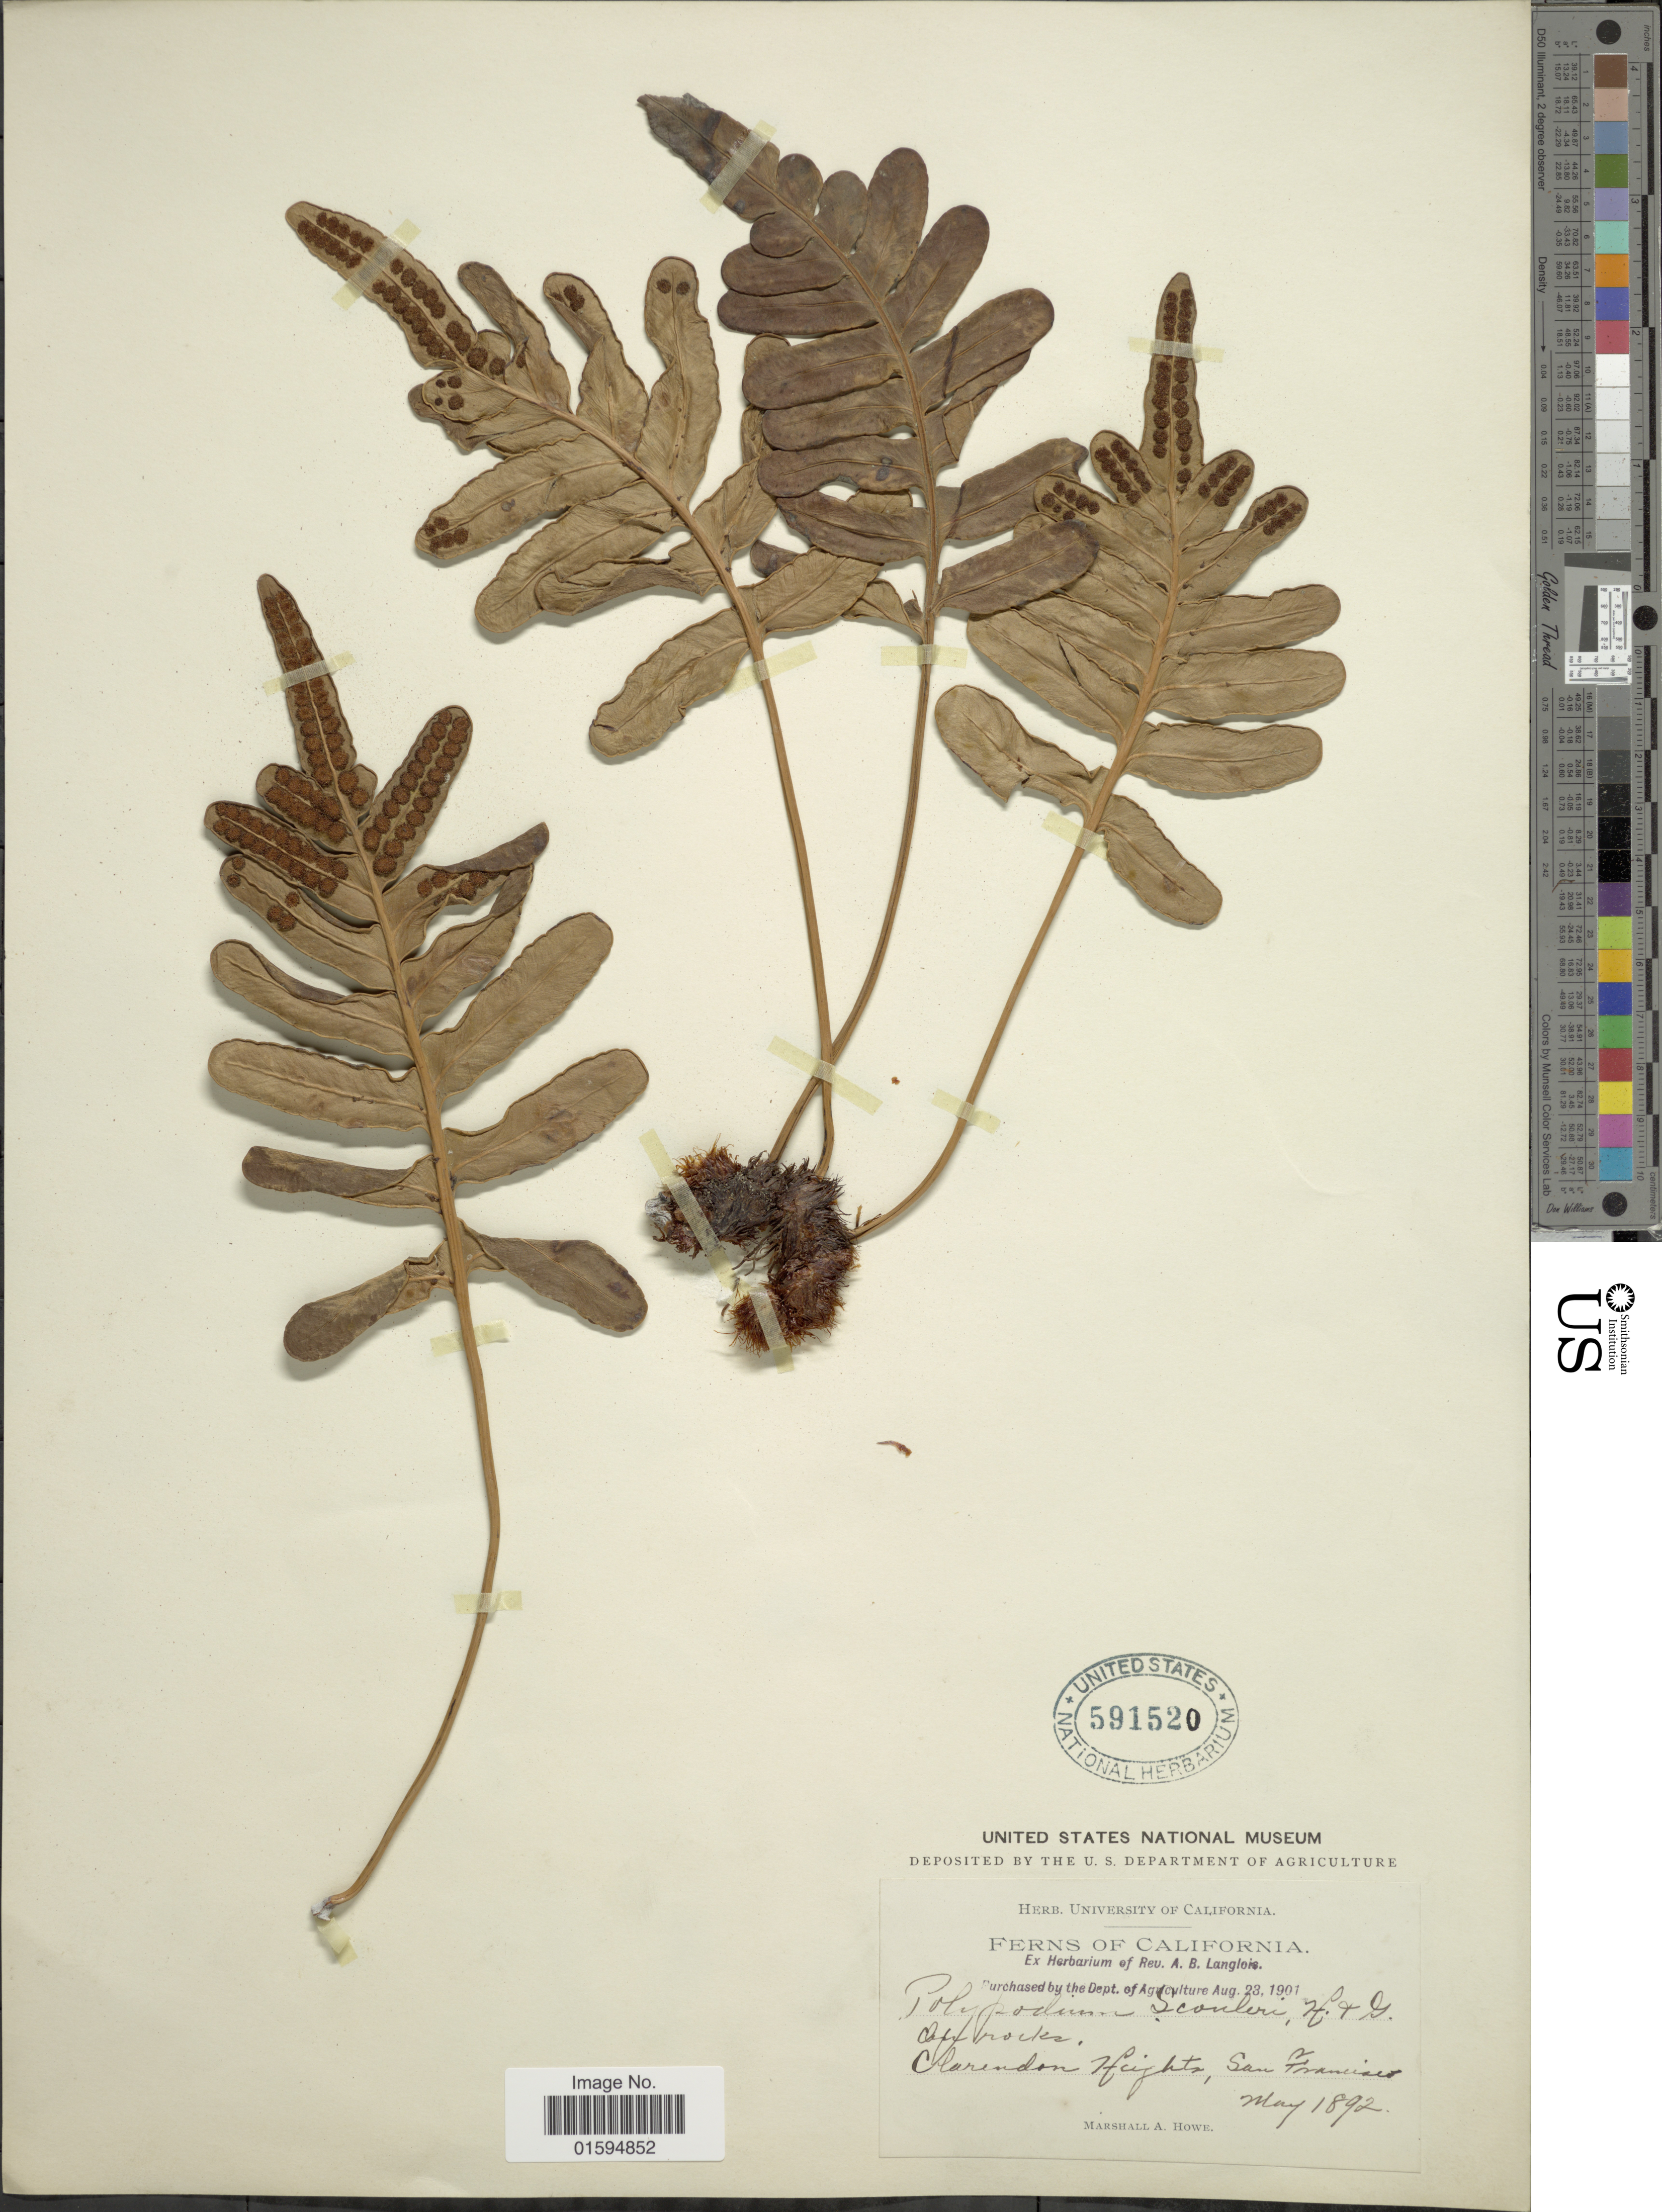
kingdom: Plantae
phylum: Tracheophyta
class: Polypodiopsida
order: Polypodiales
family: Polypodiaceae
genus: Polypodium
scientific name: Polypodium scouleri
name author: Hook. & Grev.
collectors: M. A. Howe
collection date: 1892-05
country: United States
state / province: California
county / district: San Francisco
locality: Clarendon Heights, San Francisco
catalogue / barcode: US 591520